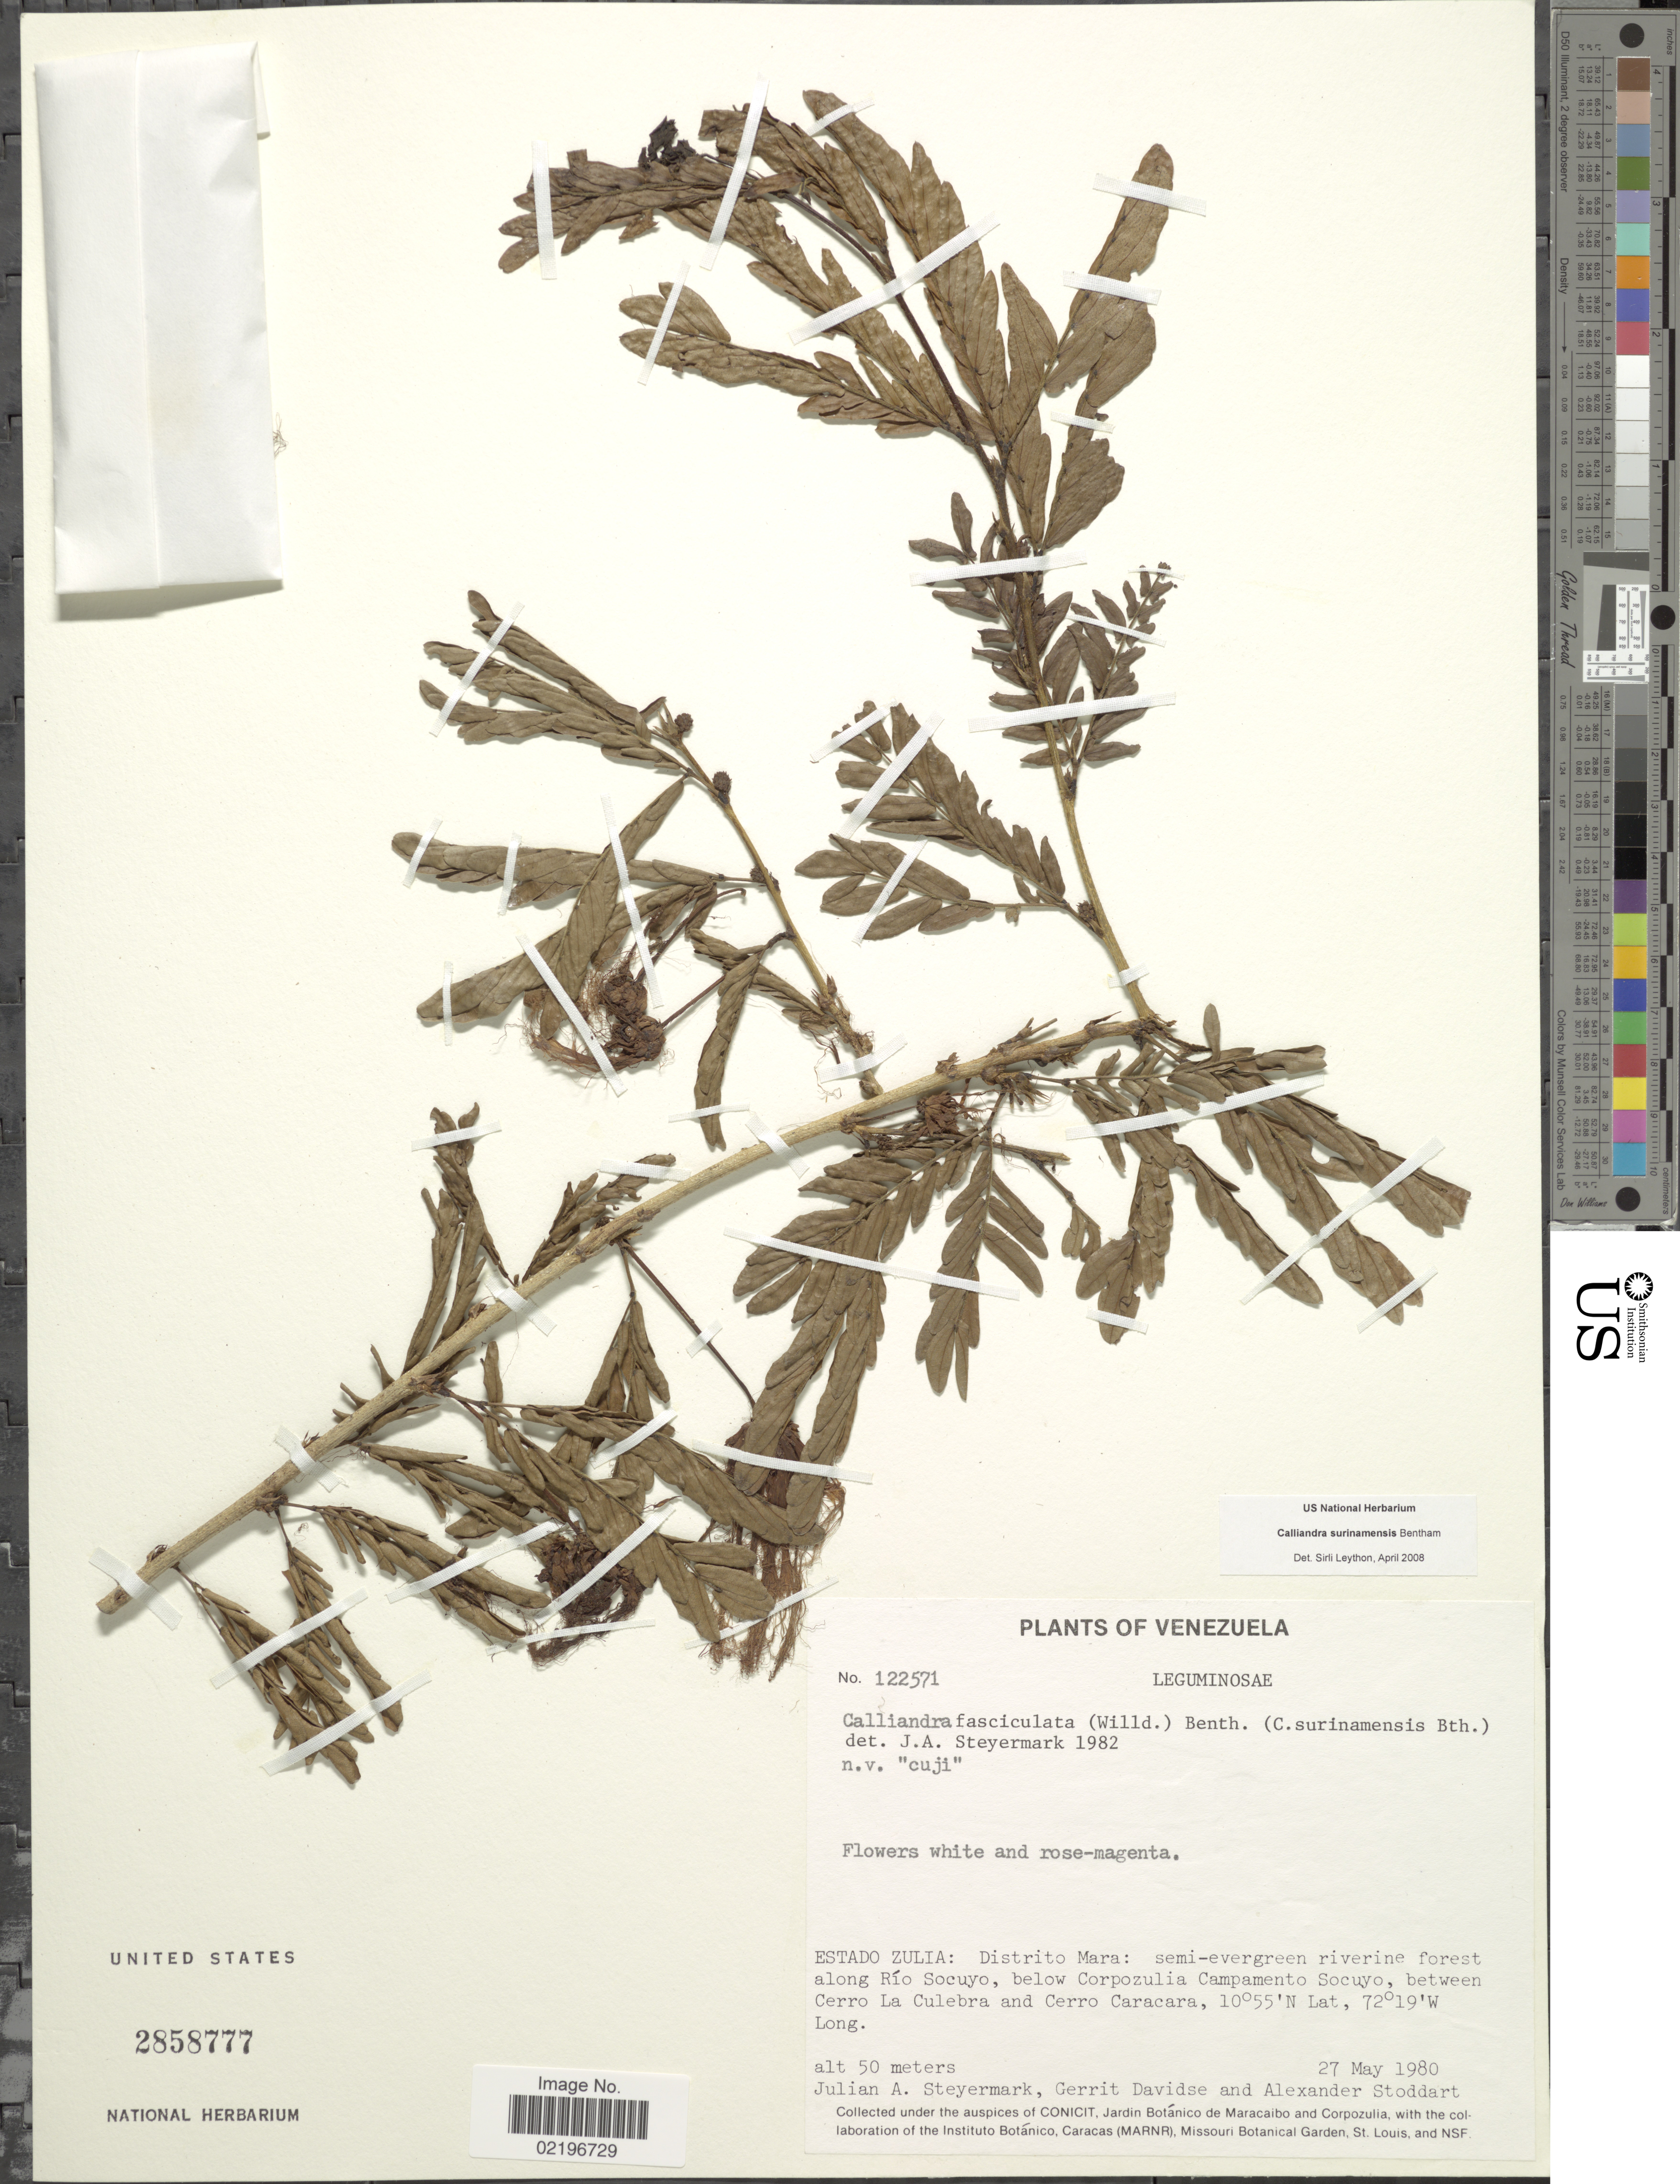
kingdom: Plantae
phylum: Tracheophyta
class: Magnoliopsida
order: Fabales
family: Fabaceae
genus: Calliandra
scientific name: Calliandra surinamensis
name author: Benth.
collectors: J. Steyermark, G. Davidse & A. Stoddart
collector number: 122571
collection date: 1980-05-27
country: Venezuela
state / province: Zulia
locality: Distrito Mara: semi-evergreen riverine forest along Rio Socuyo, below Corpozulia Campamento Socuyo, between Cerro La Culebra and Cerro Caracara.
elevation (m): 50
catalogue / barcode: US 2858777